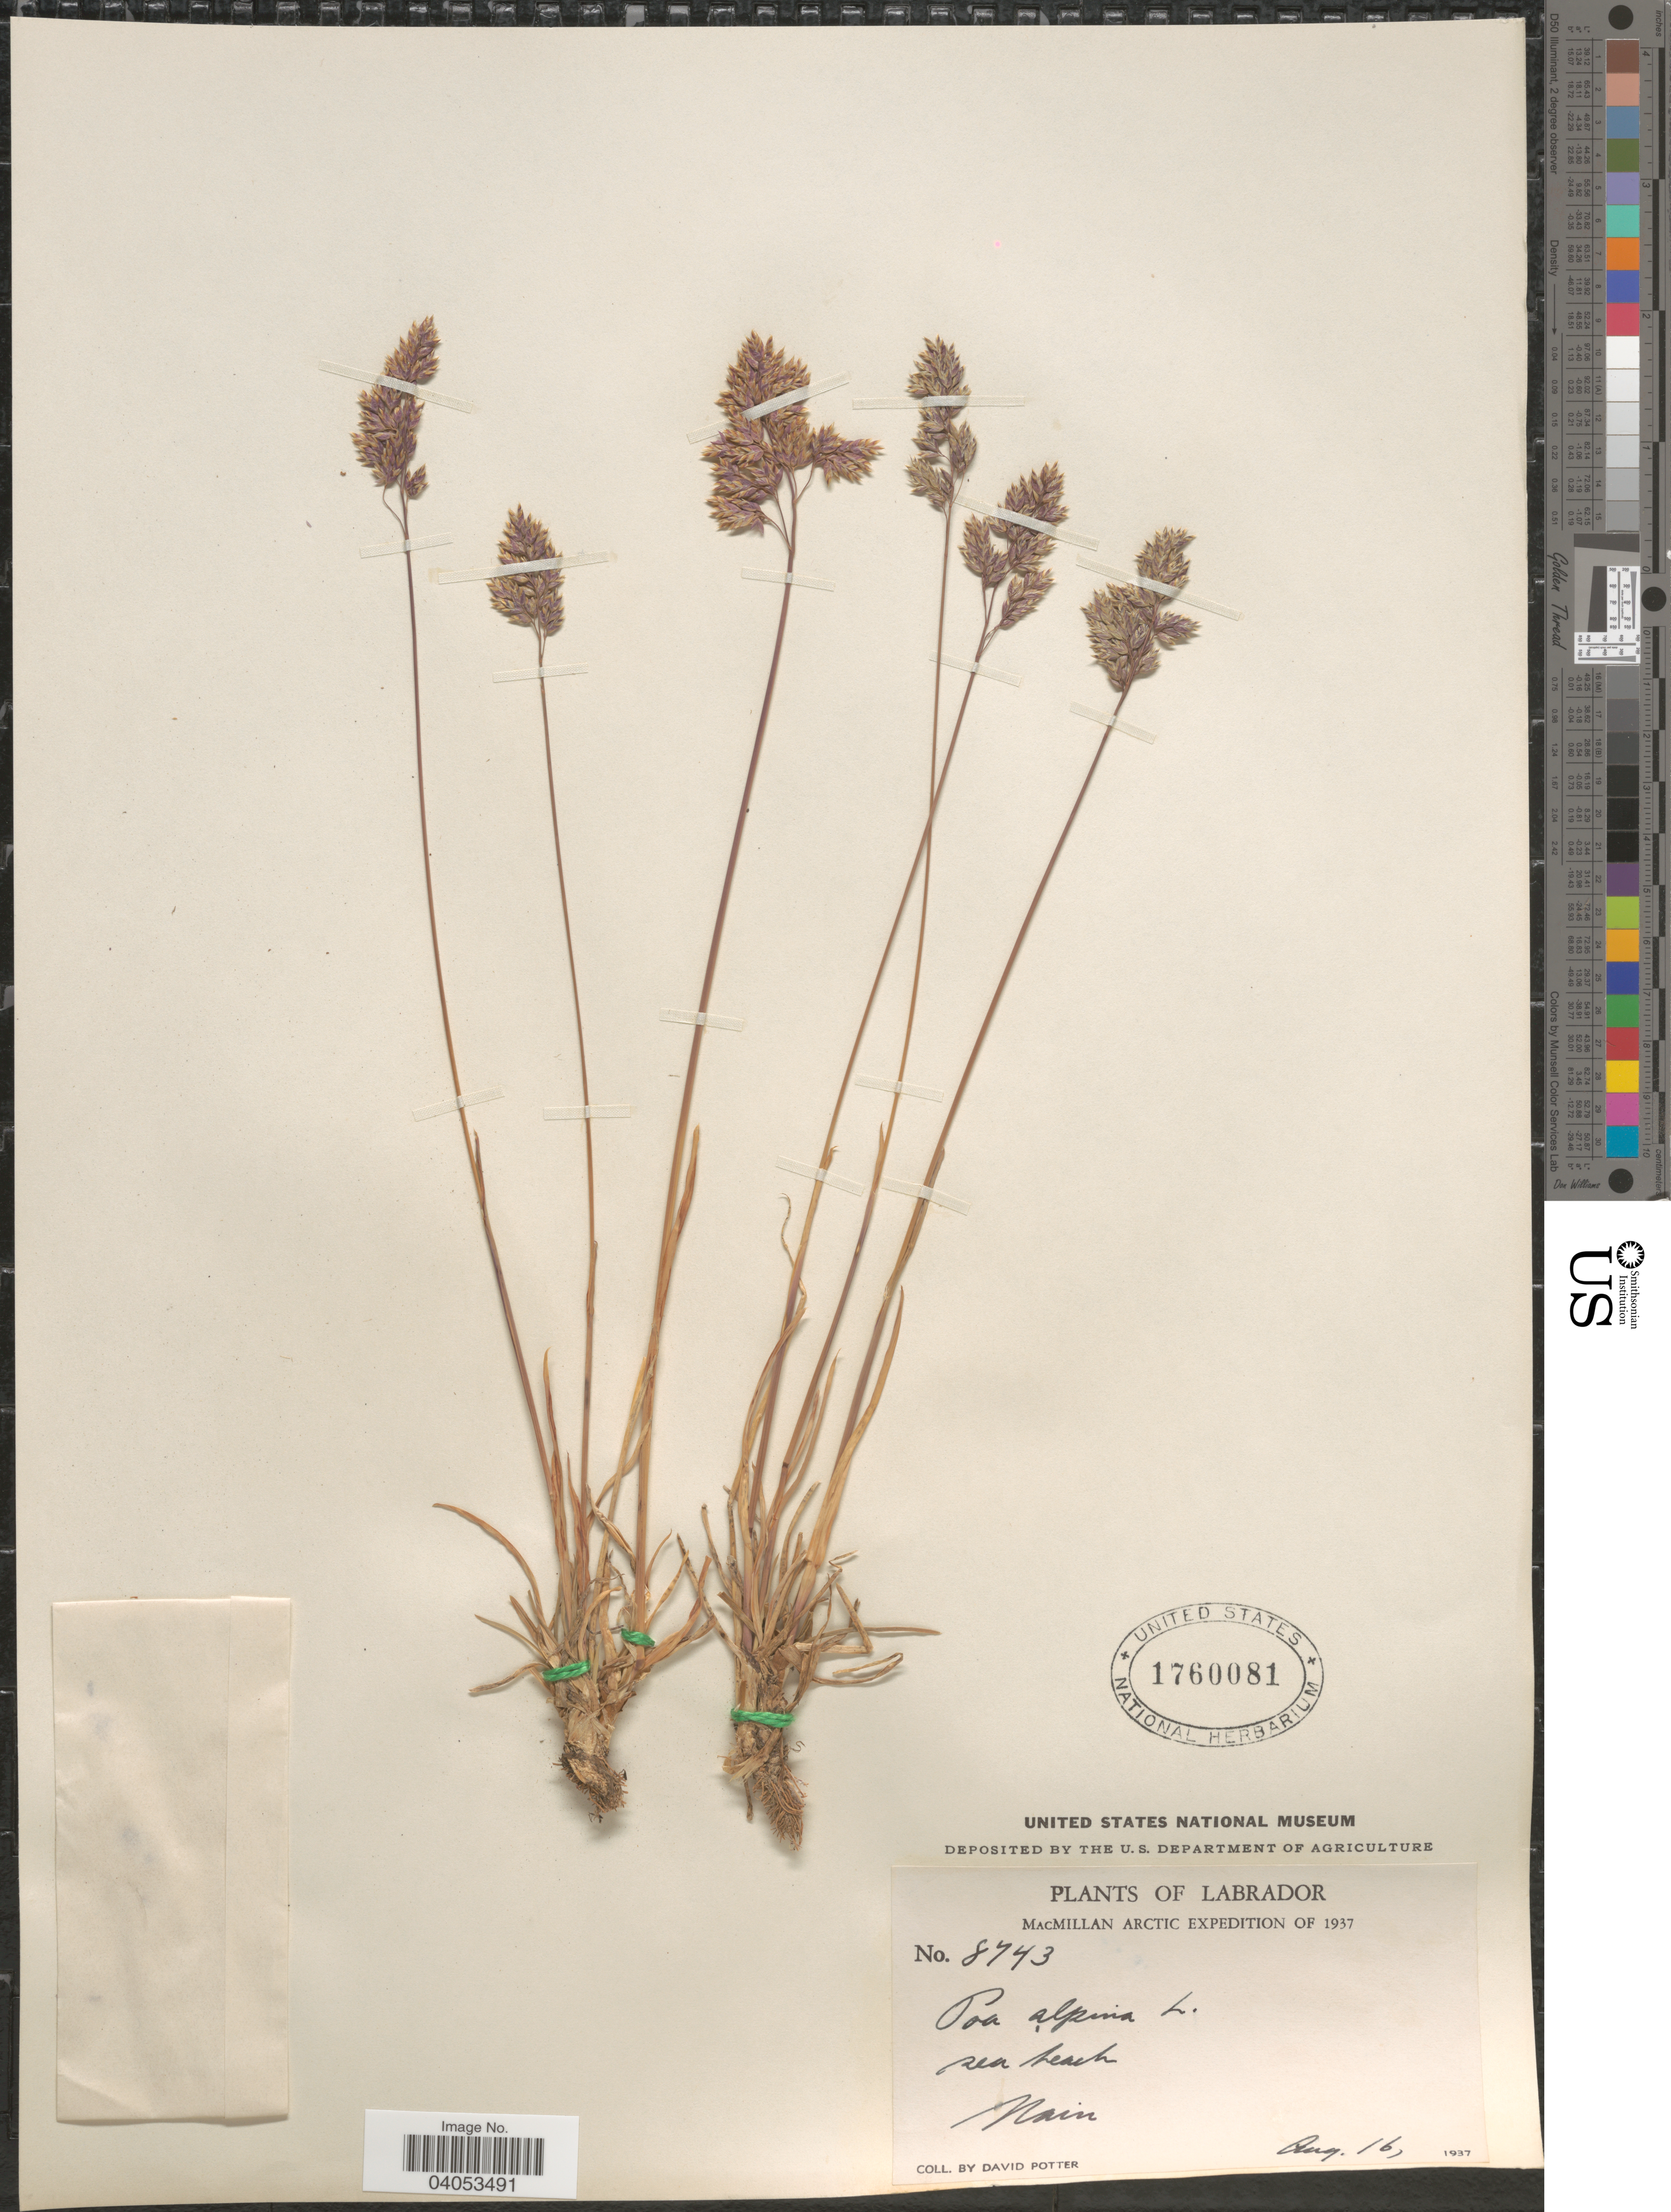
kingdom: Plantae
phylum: Tracheophyta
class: Liliopsida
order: Poales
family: Poaceae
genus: Poa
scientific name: Poa alpina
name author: L.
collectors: D. Potter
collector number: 8743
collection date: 1937-08-16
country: Canada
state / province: Newfoundland and Labrador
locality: Labrador. Sea beach. Nain.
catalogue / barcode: US 1760081